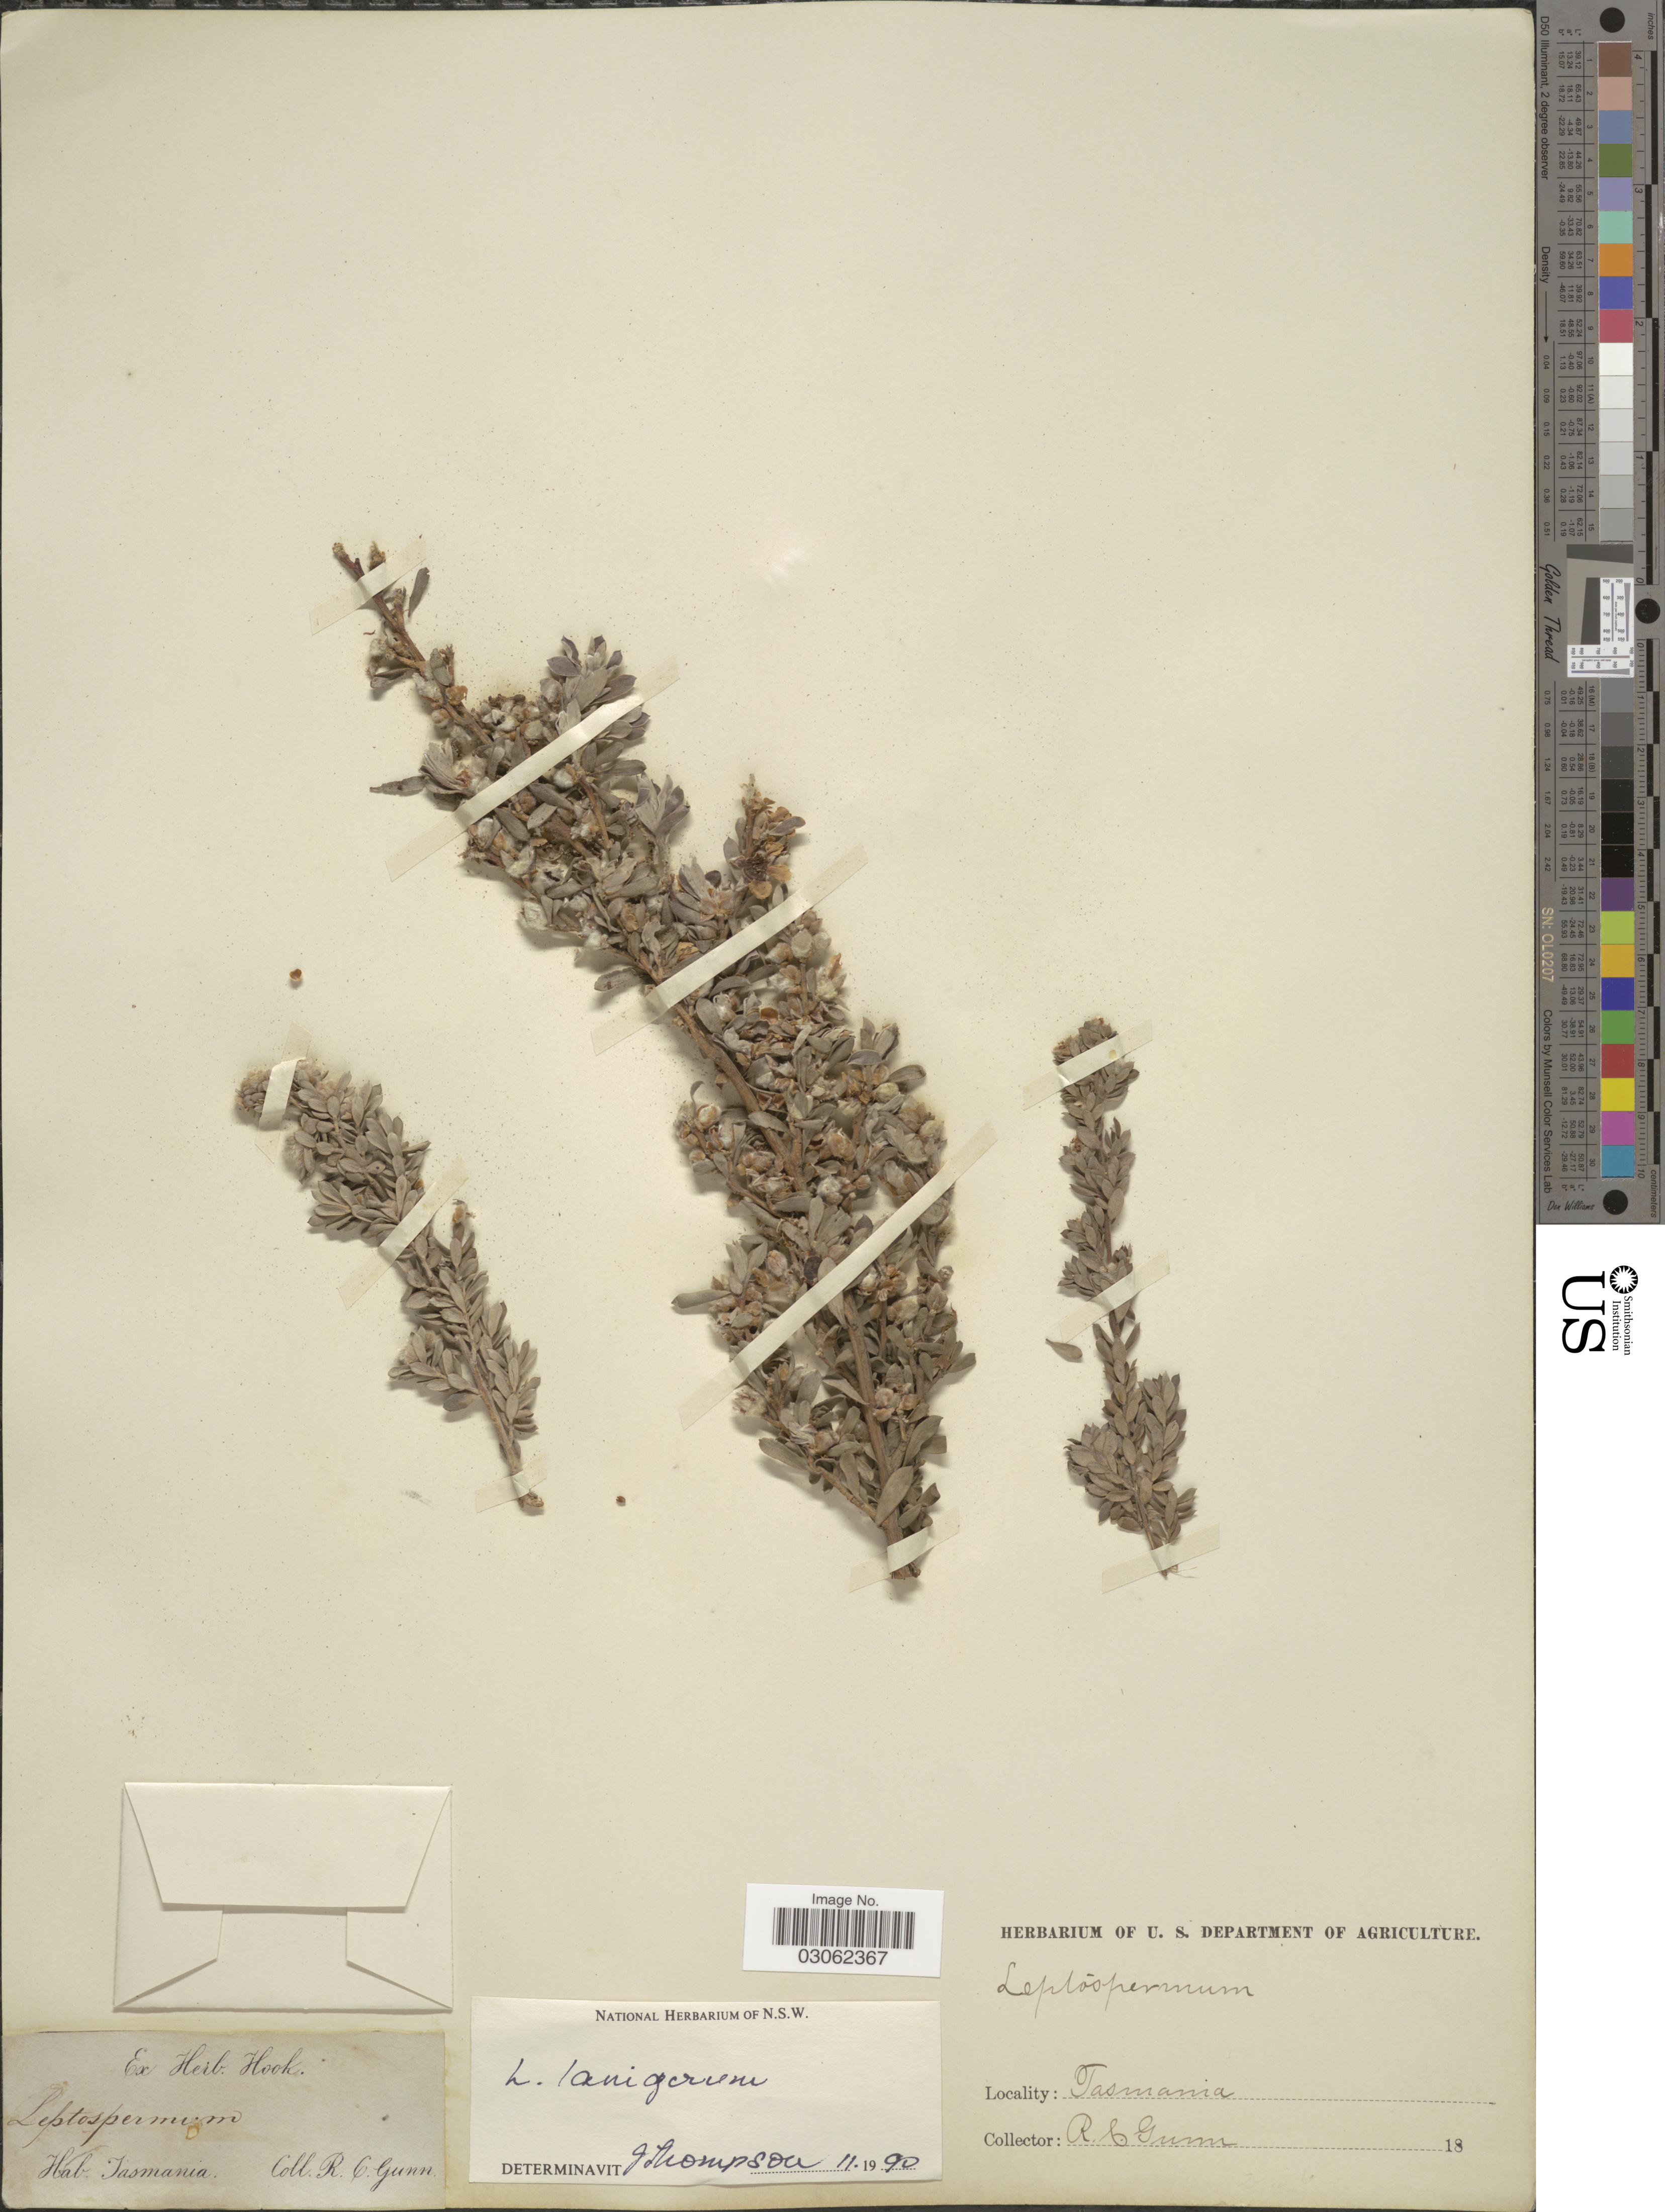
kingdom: Plantae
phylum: Tracheophyta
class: Magnoliopsida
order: Myrtales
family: Myrtaceae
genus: Leptospermum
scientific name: Leptospermum lanigerum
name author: (Aiton) Sm.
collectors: R. Gunn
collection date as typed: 18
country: Australia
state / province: Tasmania